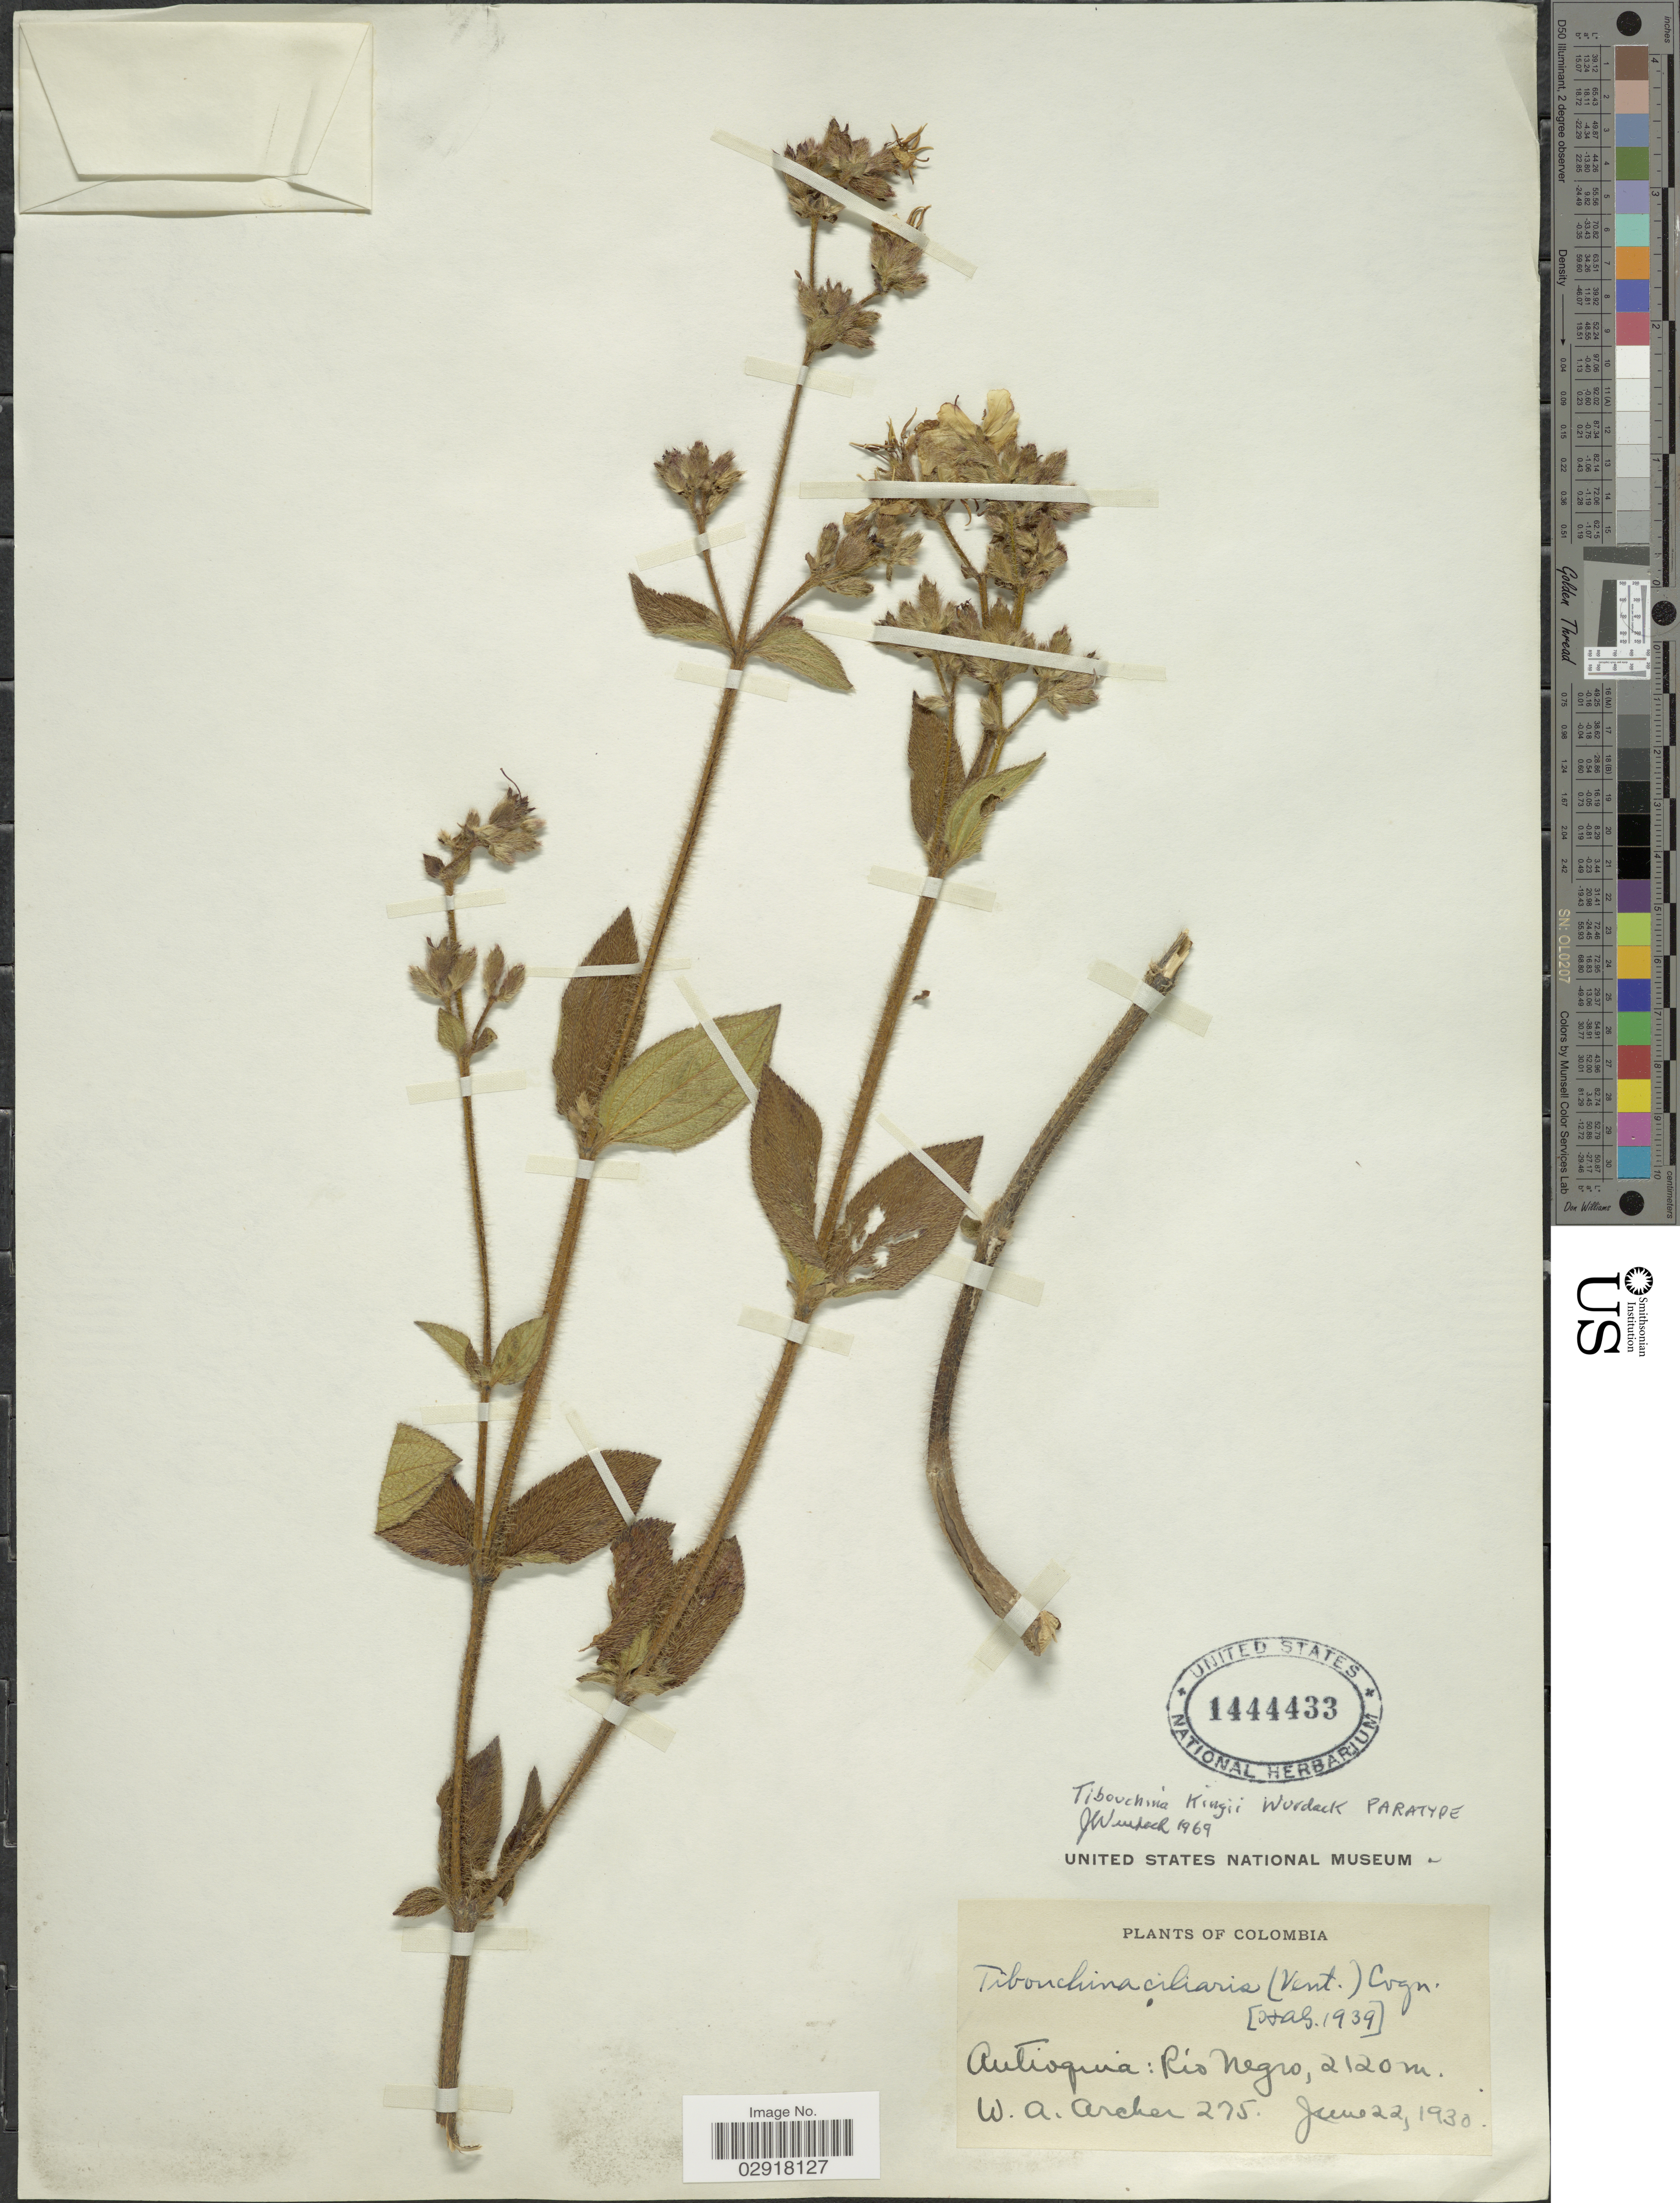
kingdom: Plantae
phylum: Tracheophyta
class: Magnoliopsida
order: Myrtales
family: Melastomataceae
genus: Chaetogastra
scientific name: Chaetogastra kingii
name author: (Wurdack) P.J.F. Guim. & Michelang.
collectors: W. Archer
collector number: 275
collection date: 1930-06-22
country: Colombia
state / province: Antioquia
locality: Río Negro.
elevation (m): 2120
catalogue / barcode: US 1444433